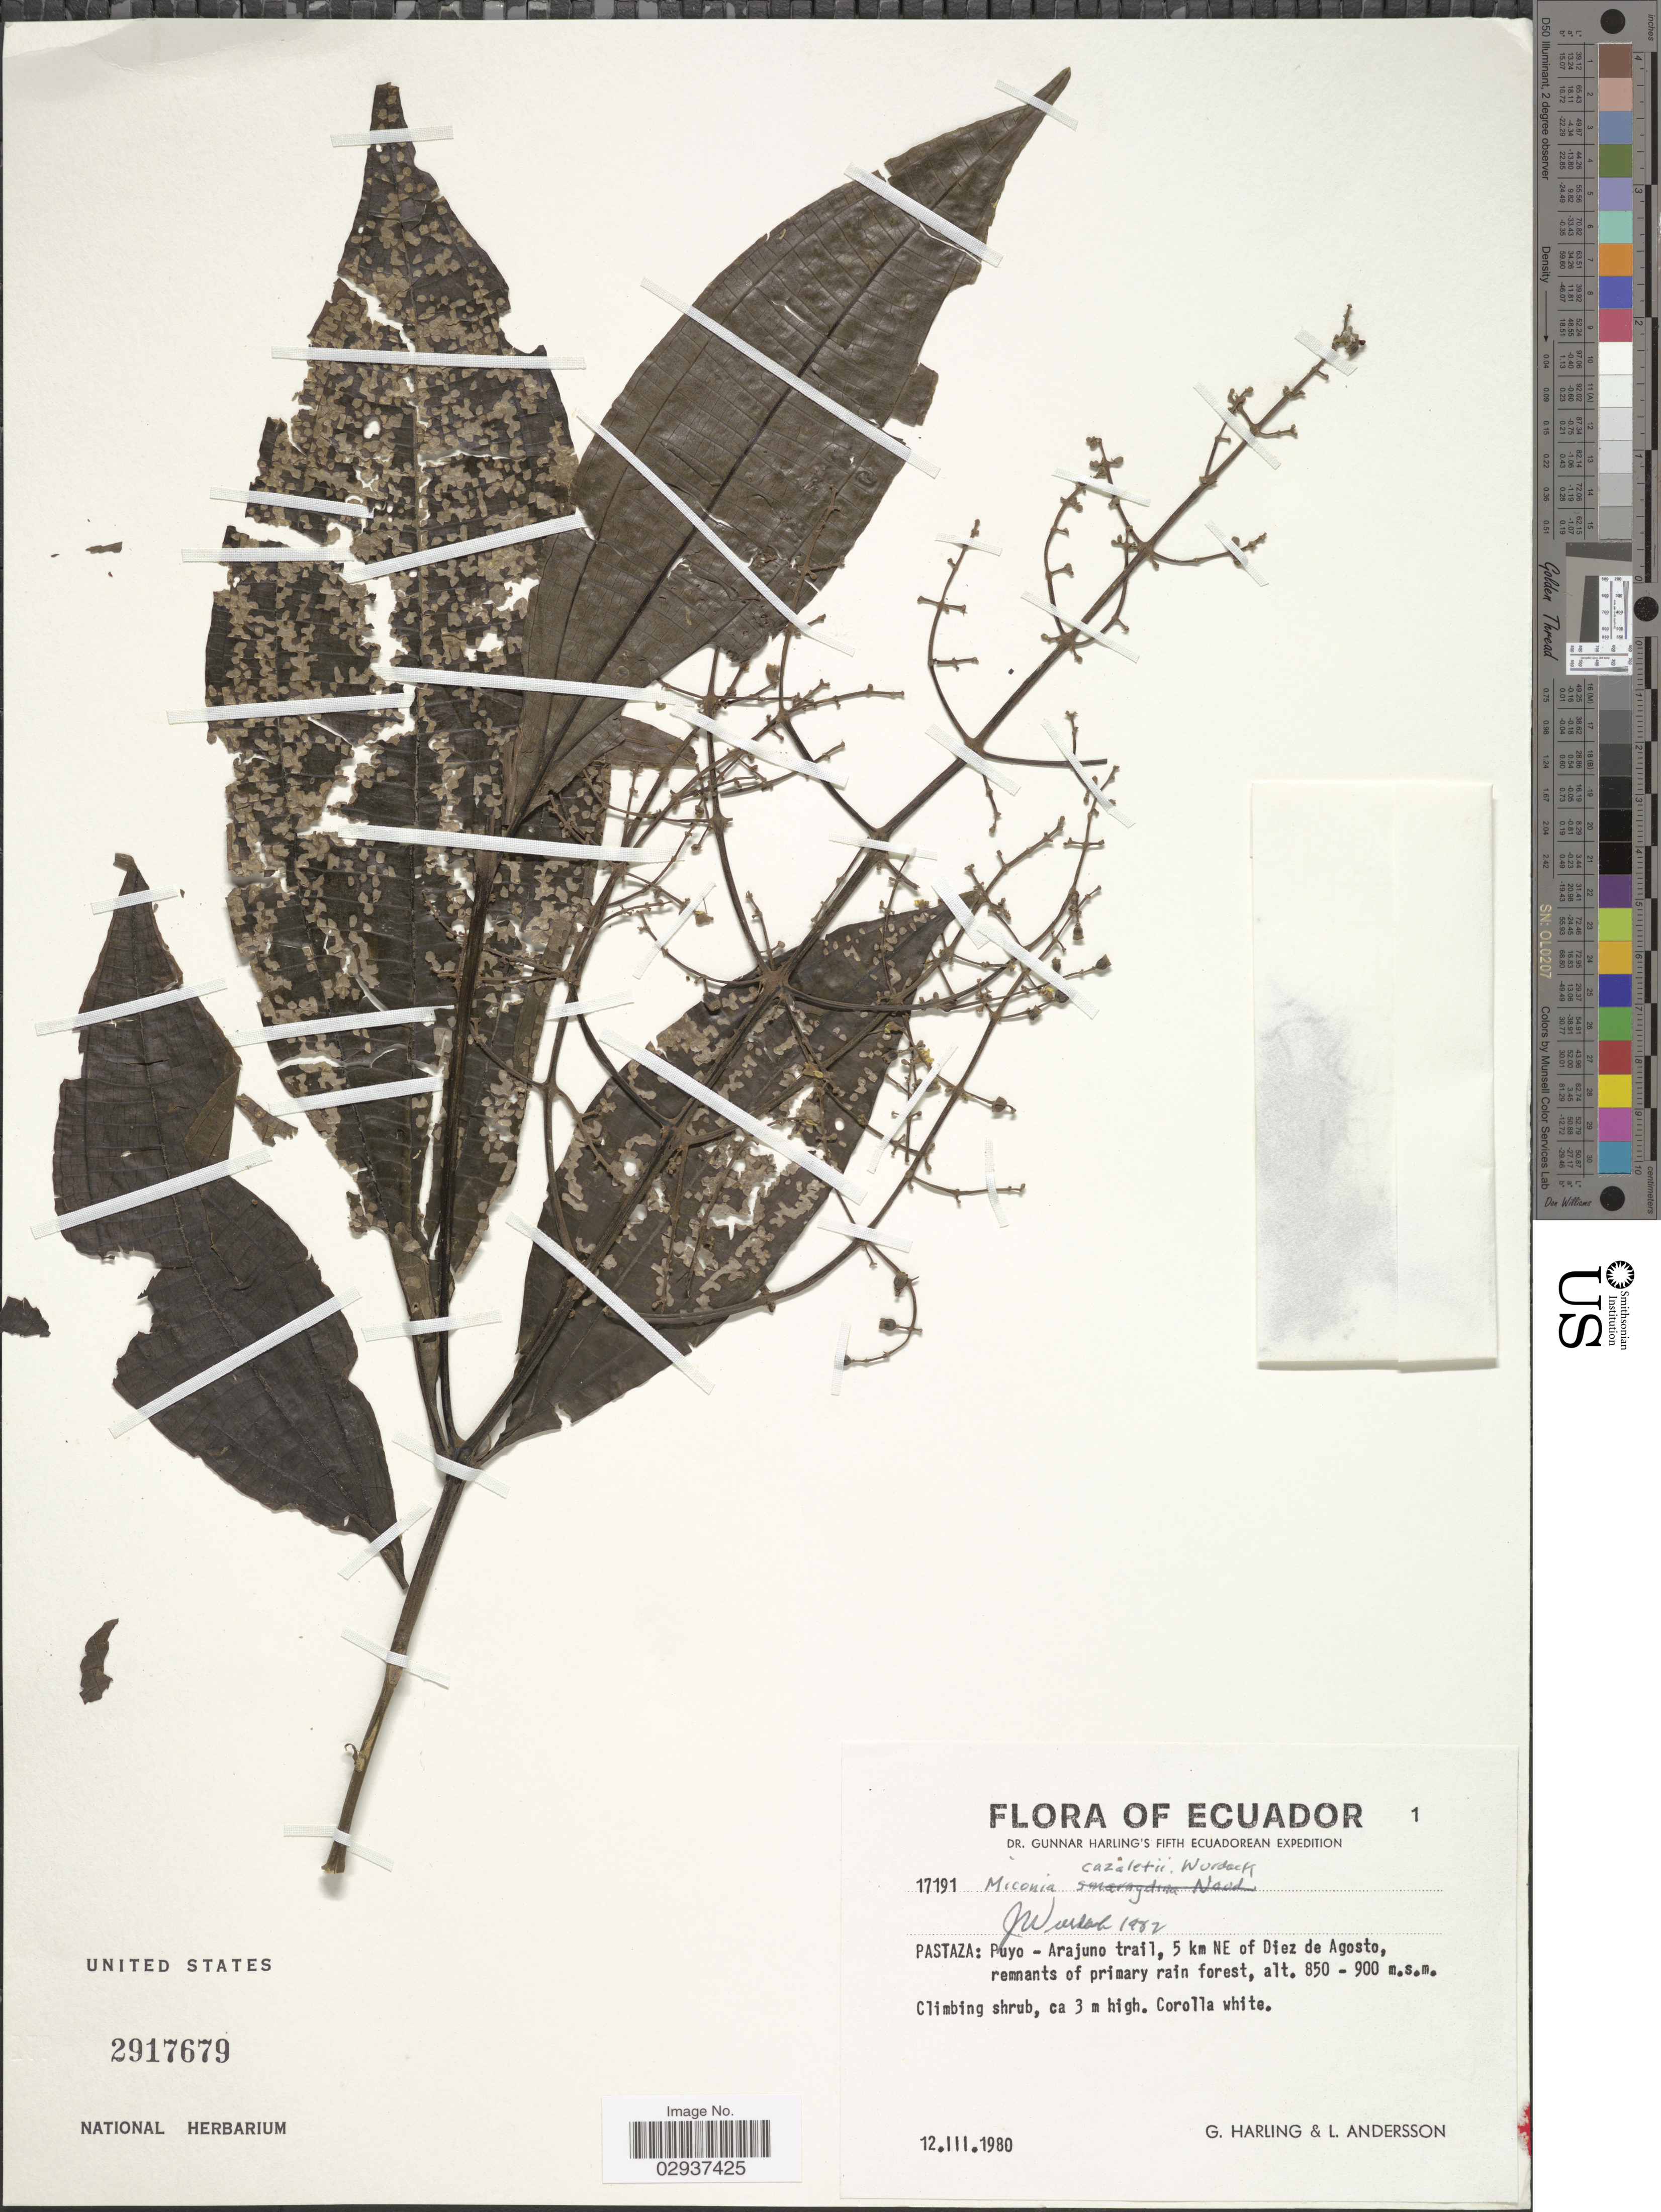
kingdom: Plantae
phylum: Tracheophyta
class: Magnoliopsida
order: Myrtales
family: Melastomataceae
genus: Miconia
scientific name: Miconia cazaletii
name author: Wurdack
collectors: G. Harling & L. Andersson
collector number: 17191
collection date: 1980-03-12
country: Ecuador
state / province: Pastaza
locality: Puyo - Arajuno trail, 5 km NE of Diez de Agosto.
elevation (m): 850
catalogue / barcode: US 2917679